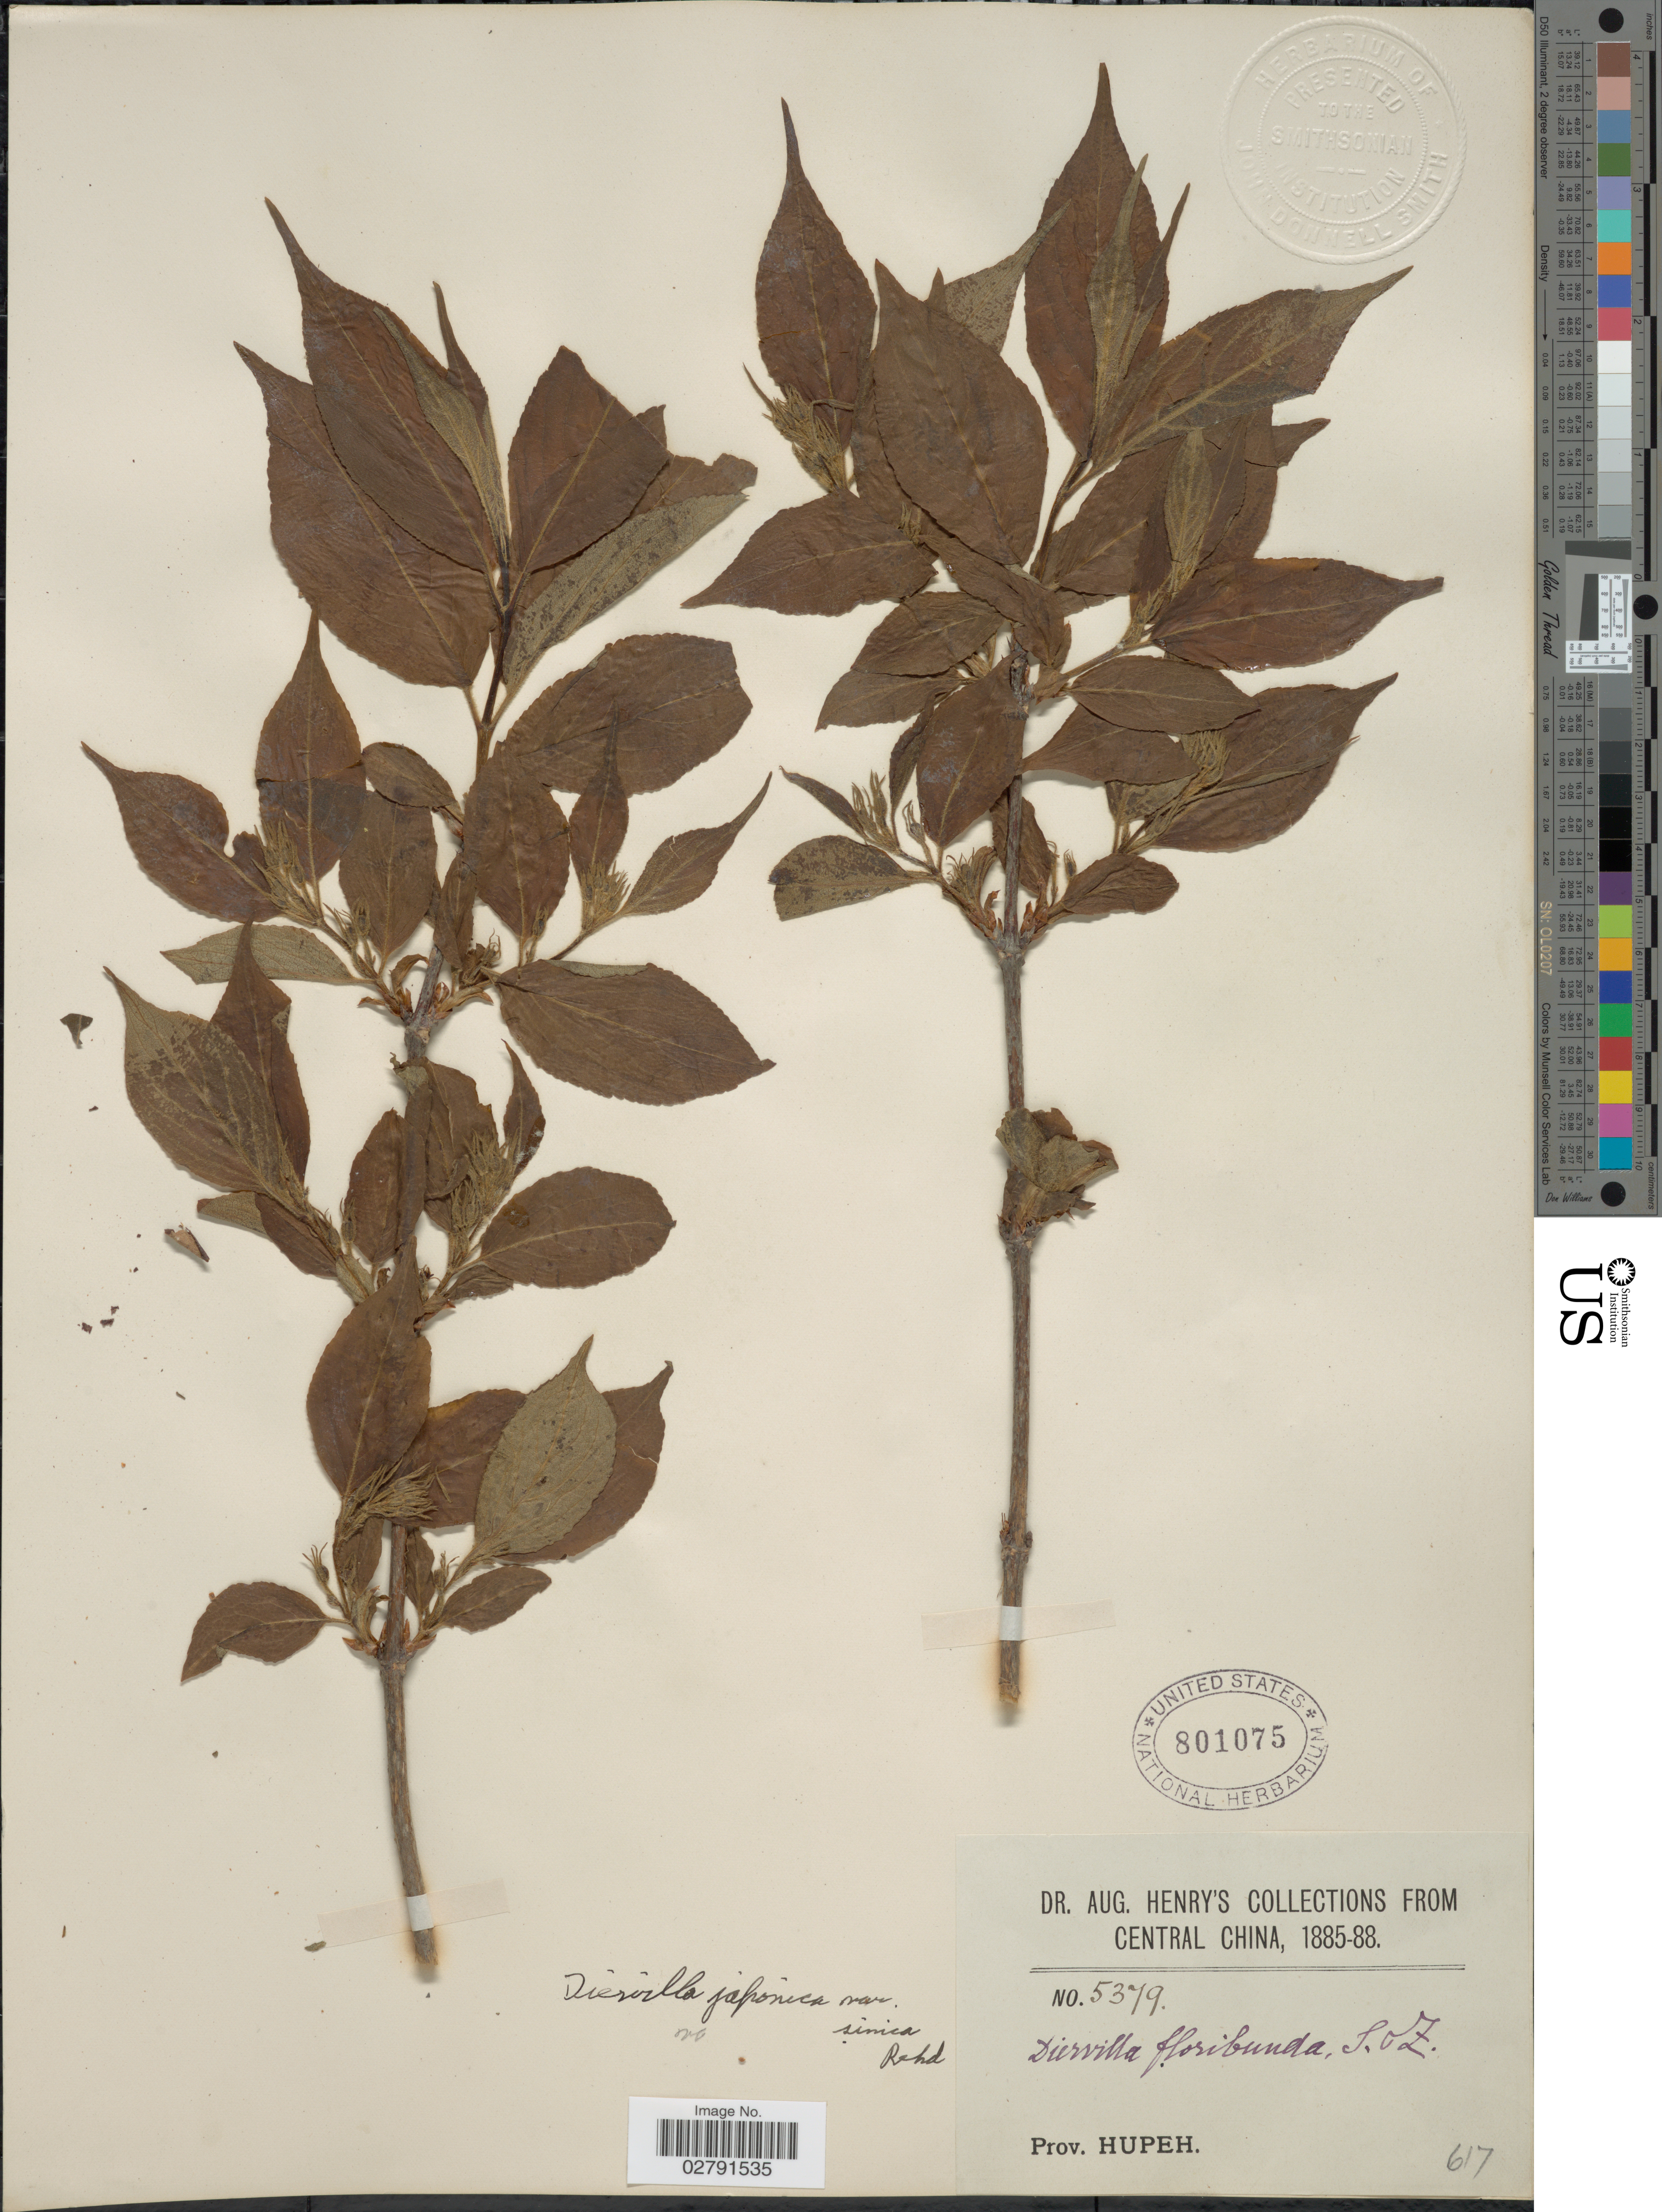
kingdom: Plantae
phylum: Tracheophyta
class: Magnoliopsida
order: Dipsacales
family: Caprifoliaceae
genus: Diervilla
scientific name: Diervilla japonica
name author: (Thunb.) DC.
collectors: A. Henry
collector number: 5379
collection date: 1885/1888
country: China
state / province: Hubei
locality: Central China, Prov. Hupeh.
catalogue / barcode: US 801075